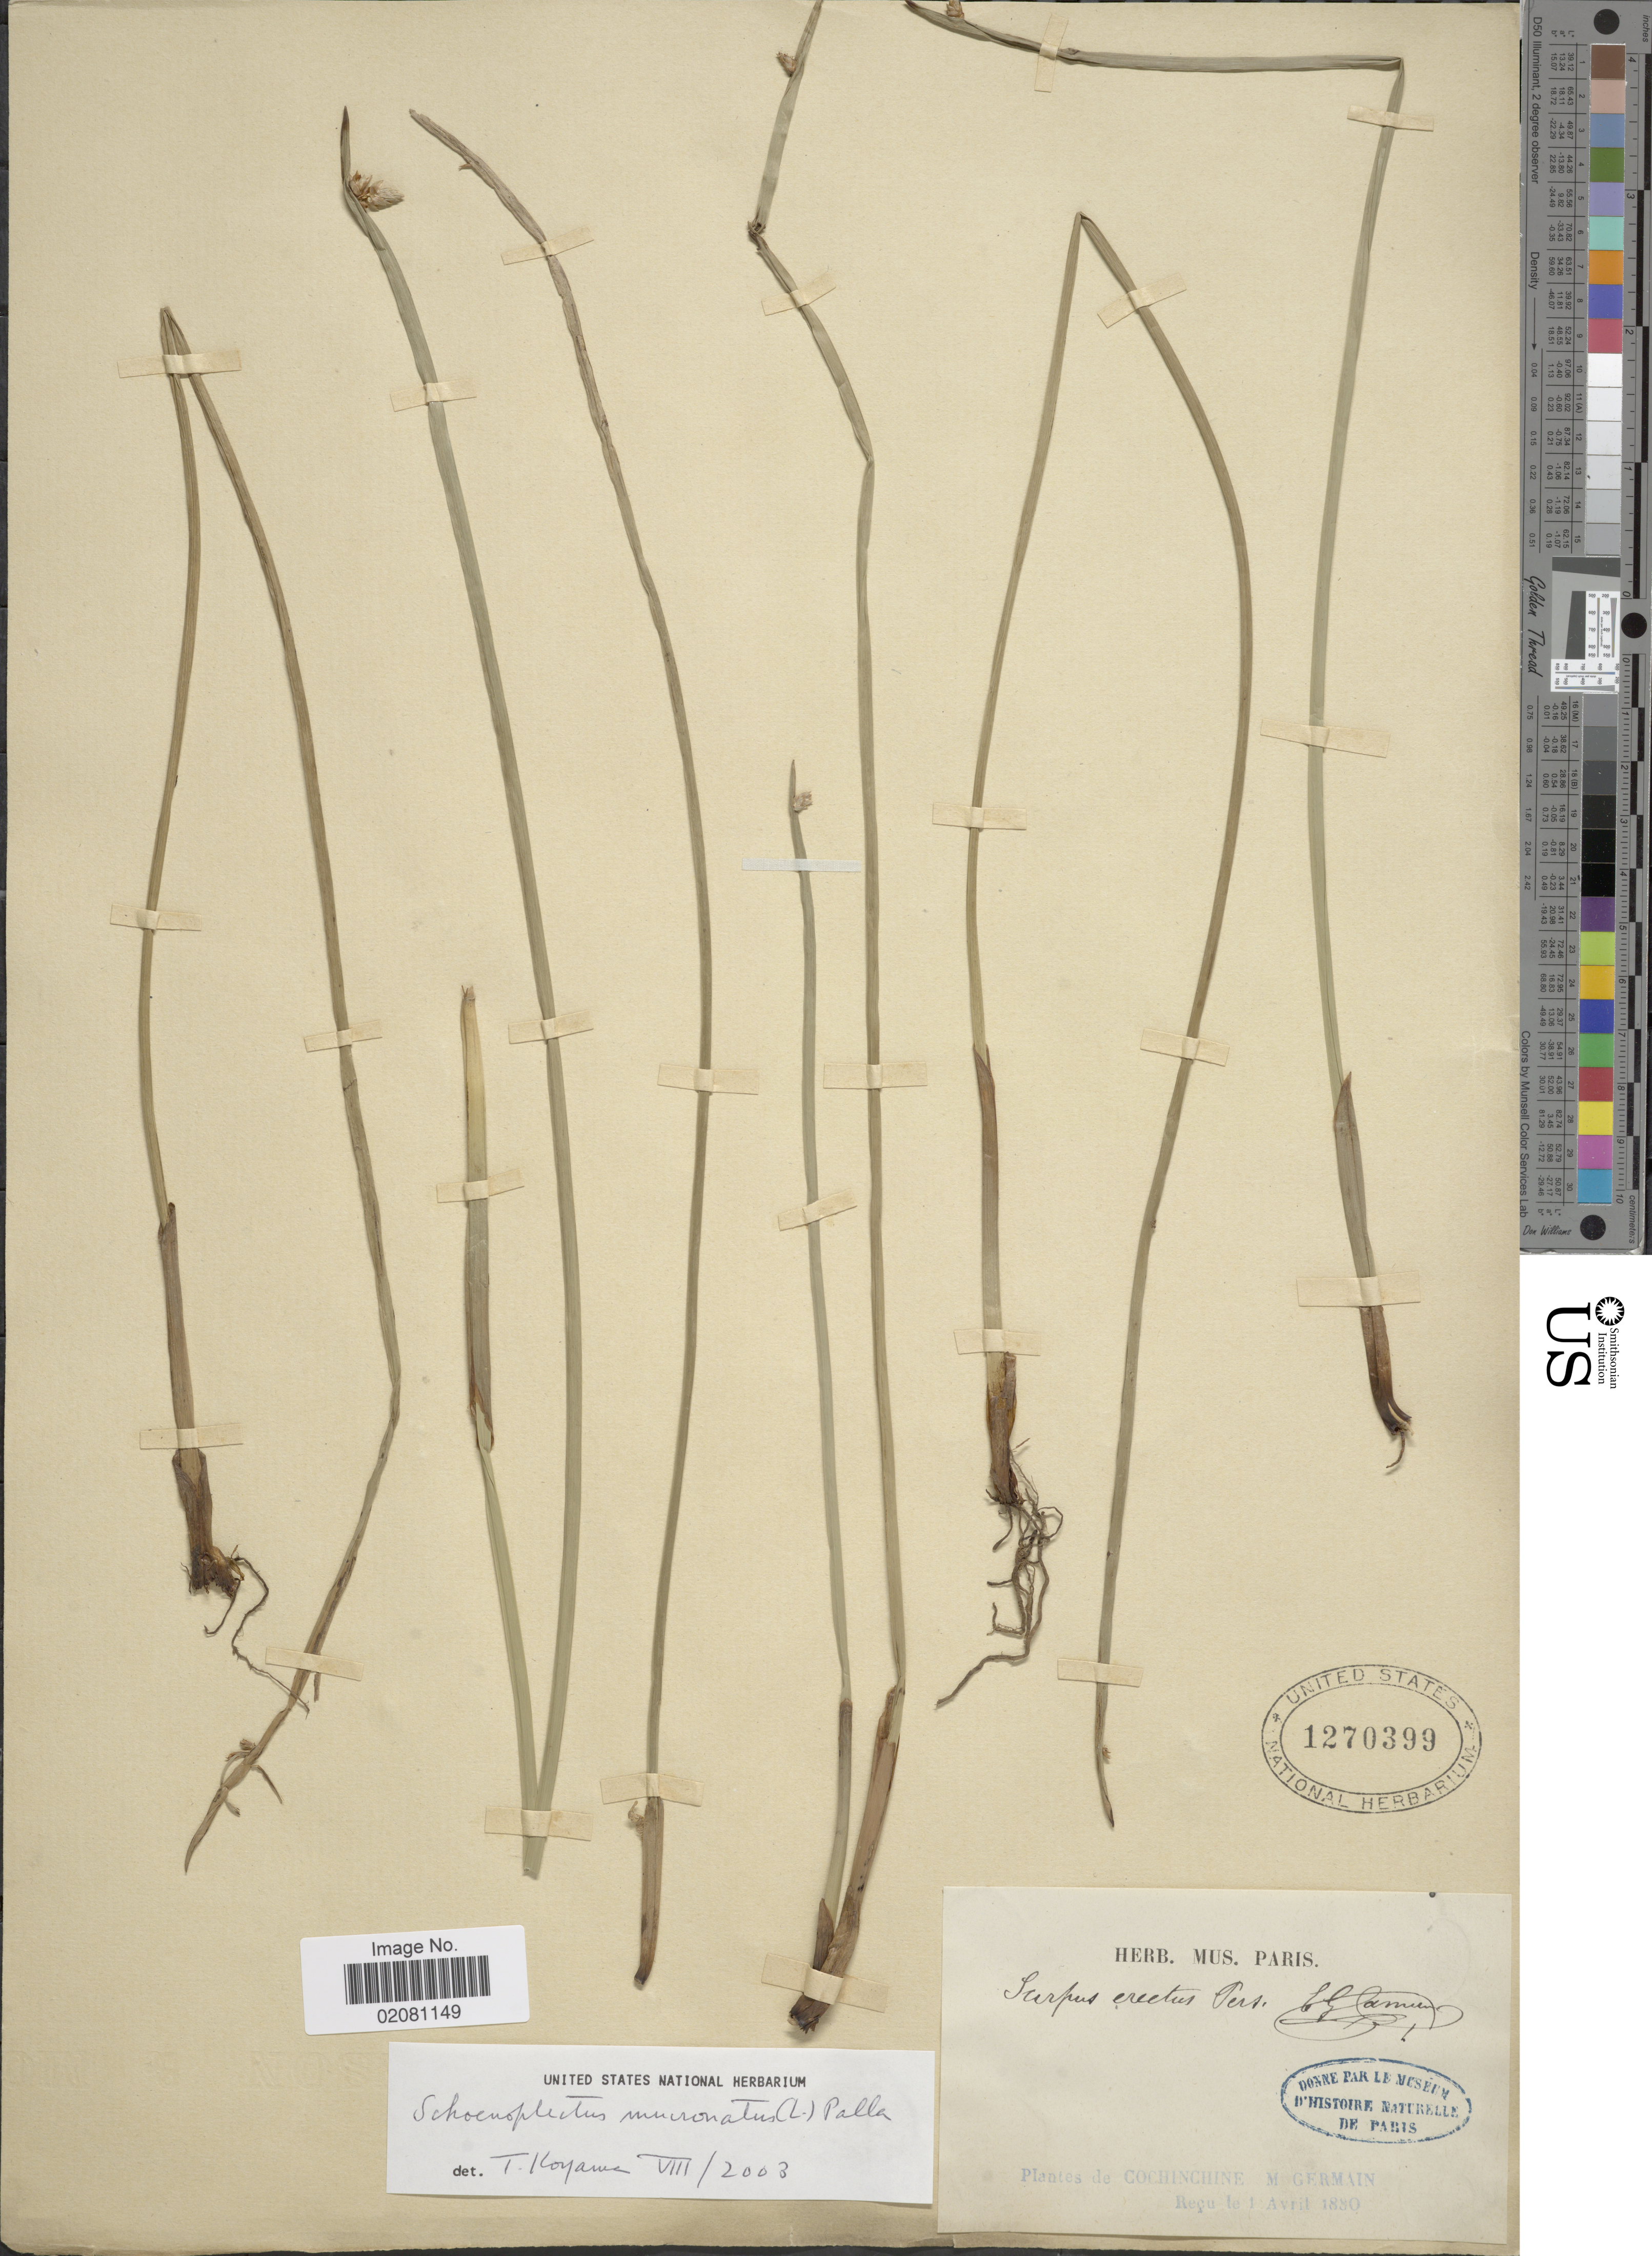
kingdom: Plantae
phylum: Tracheophyta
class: Liliopsida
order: Poales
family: Cyperaceae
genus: Schoenoplectus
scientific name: Schoenoplectus mucronatus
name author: (L.) Palla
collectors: M. Germain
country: Vietnam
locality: Cochinchine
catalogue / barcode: US 1270399